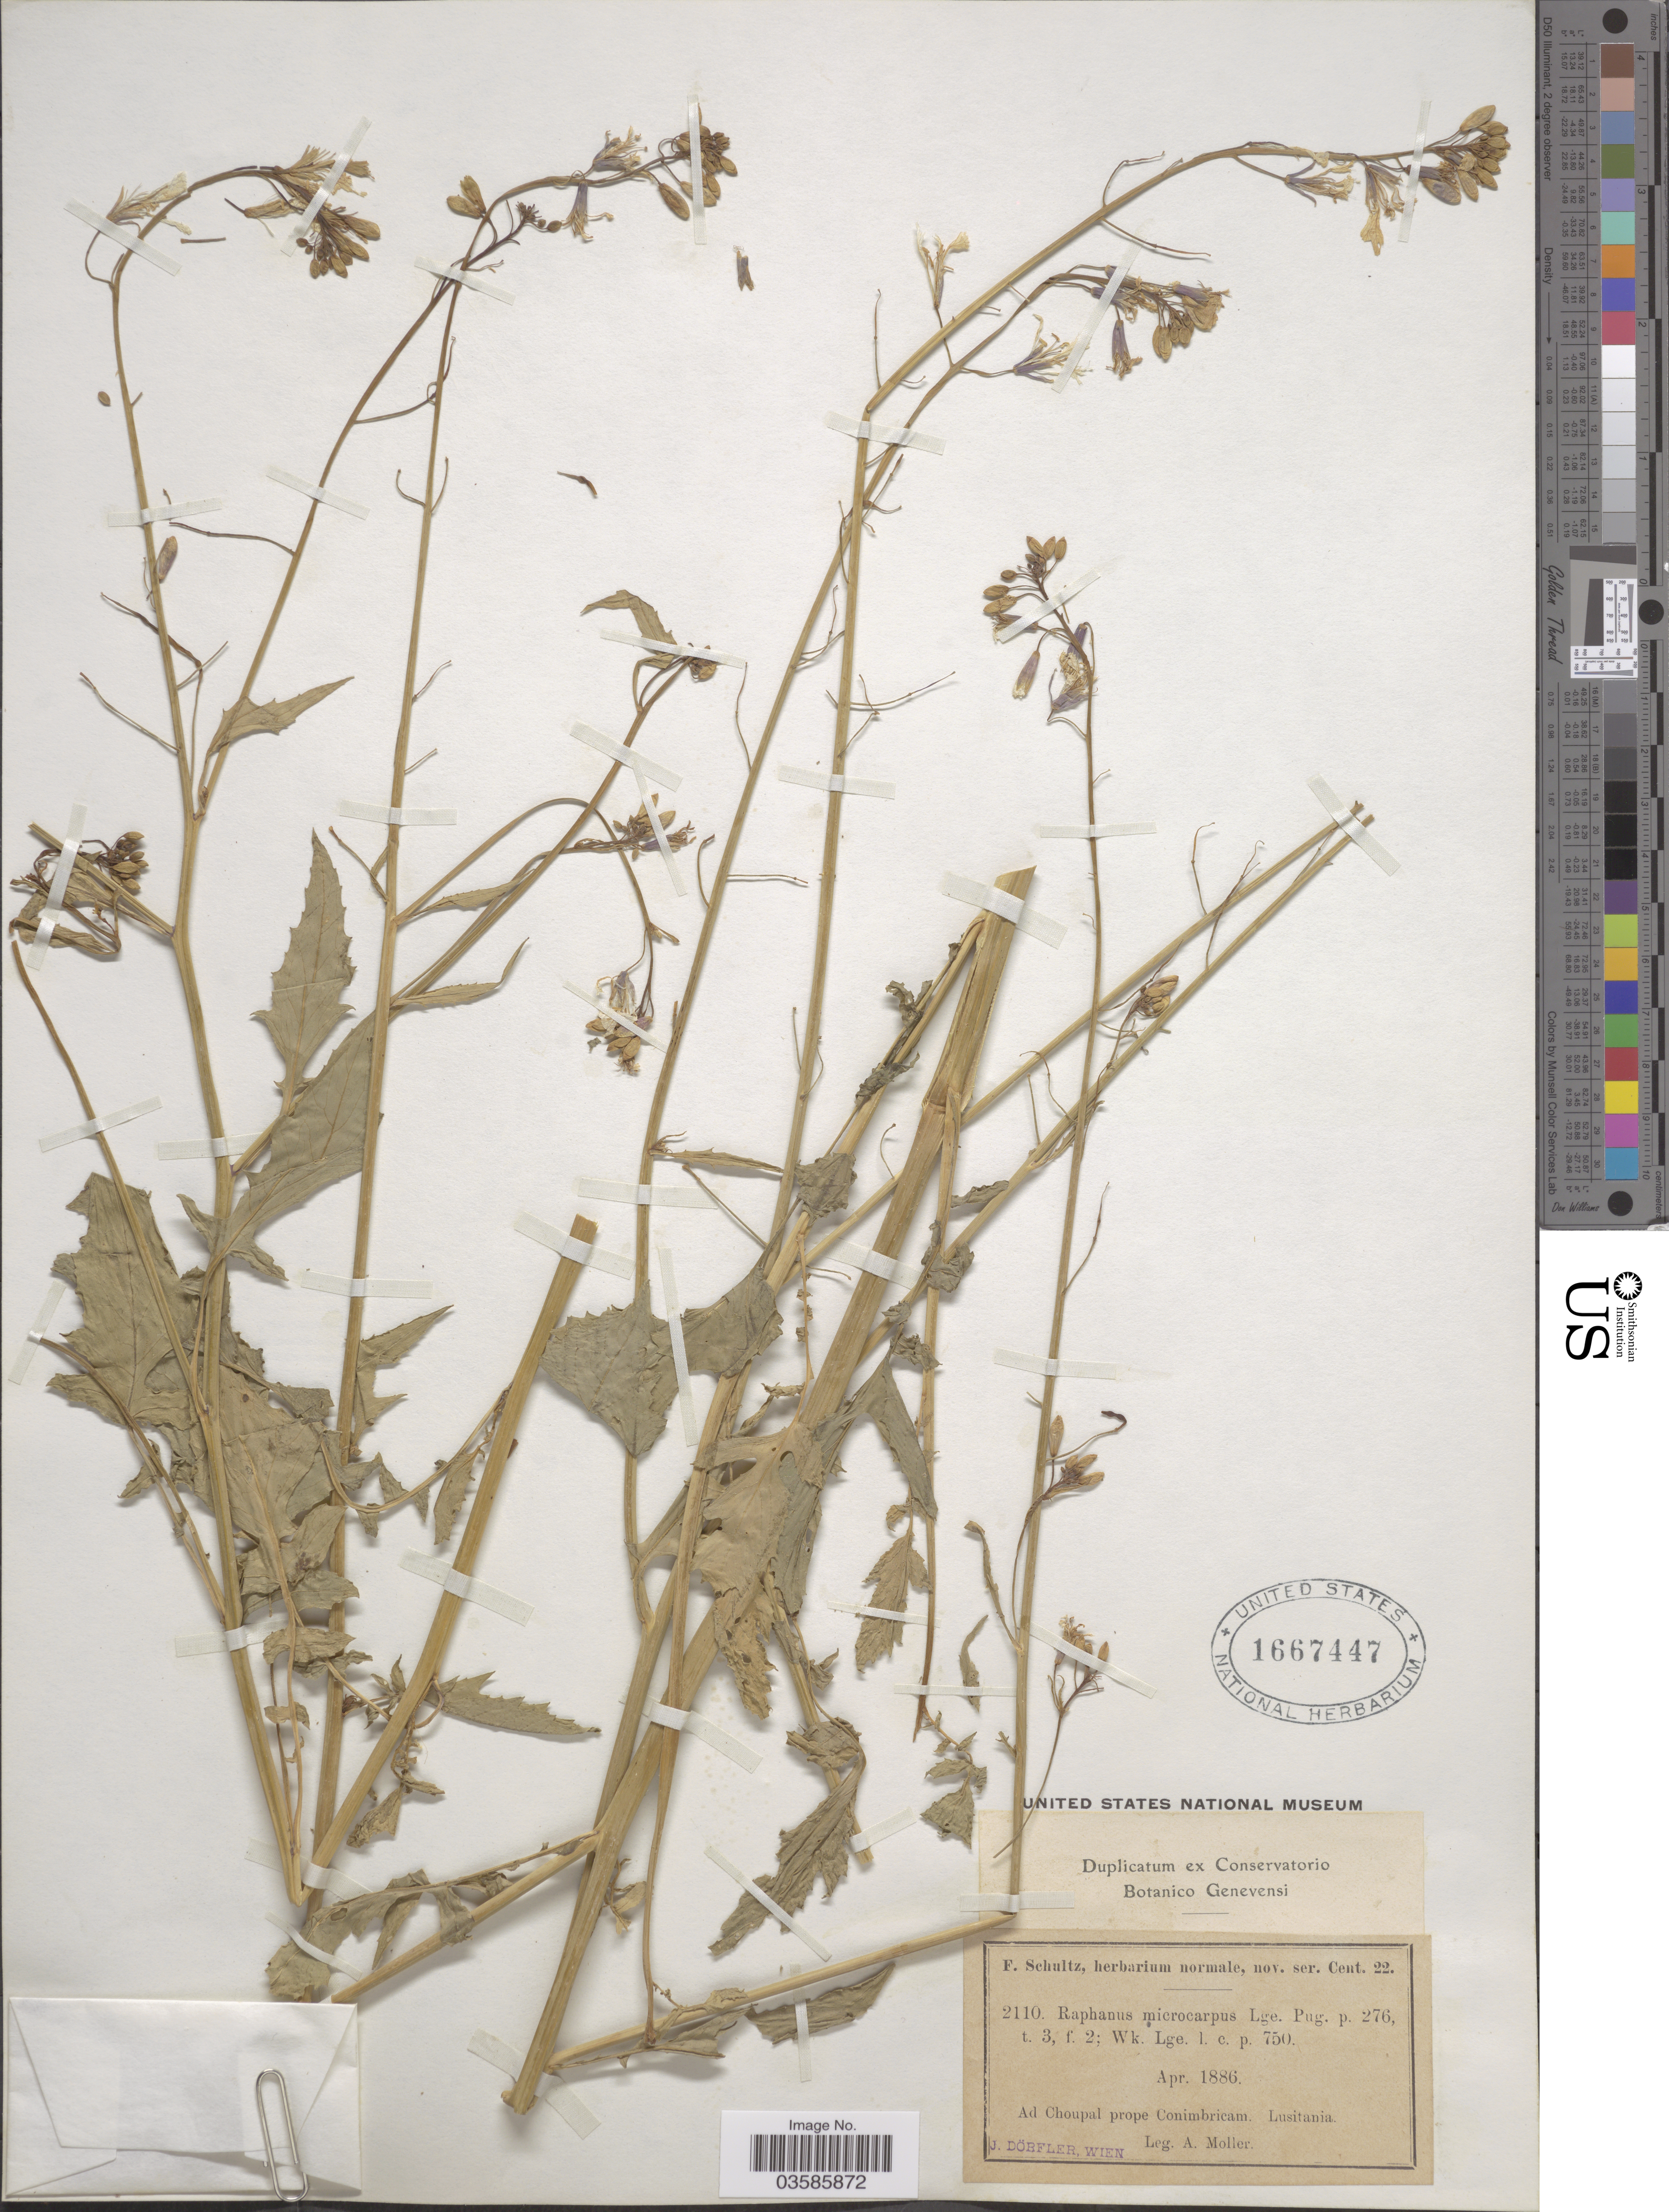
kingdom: Plantae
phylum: Tracheophyta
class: Magnoliopsida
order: Brassicales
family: Brassicaceae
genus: Raphanus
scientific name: Raphanus microcarpus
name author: Lange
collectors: A. Moller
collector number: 2110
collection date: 1886-04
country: Portugal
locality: Ad Choupal prope Conimbricam. Lusitania.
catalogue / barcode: US 1667447